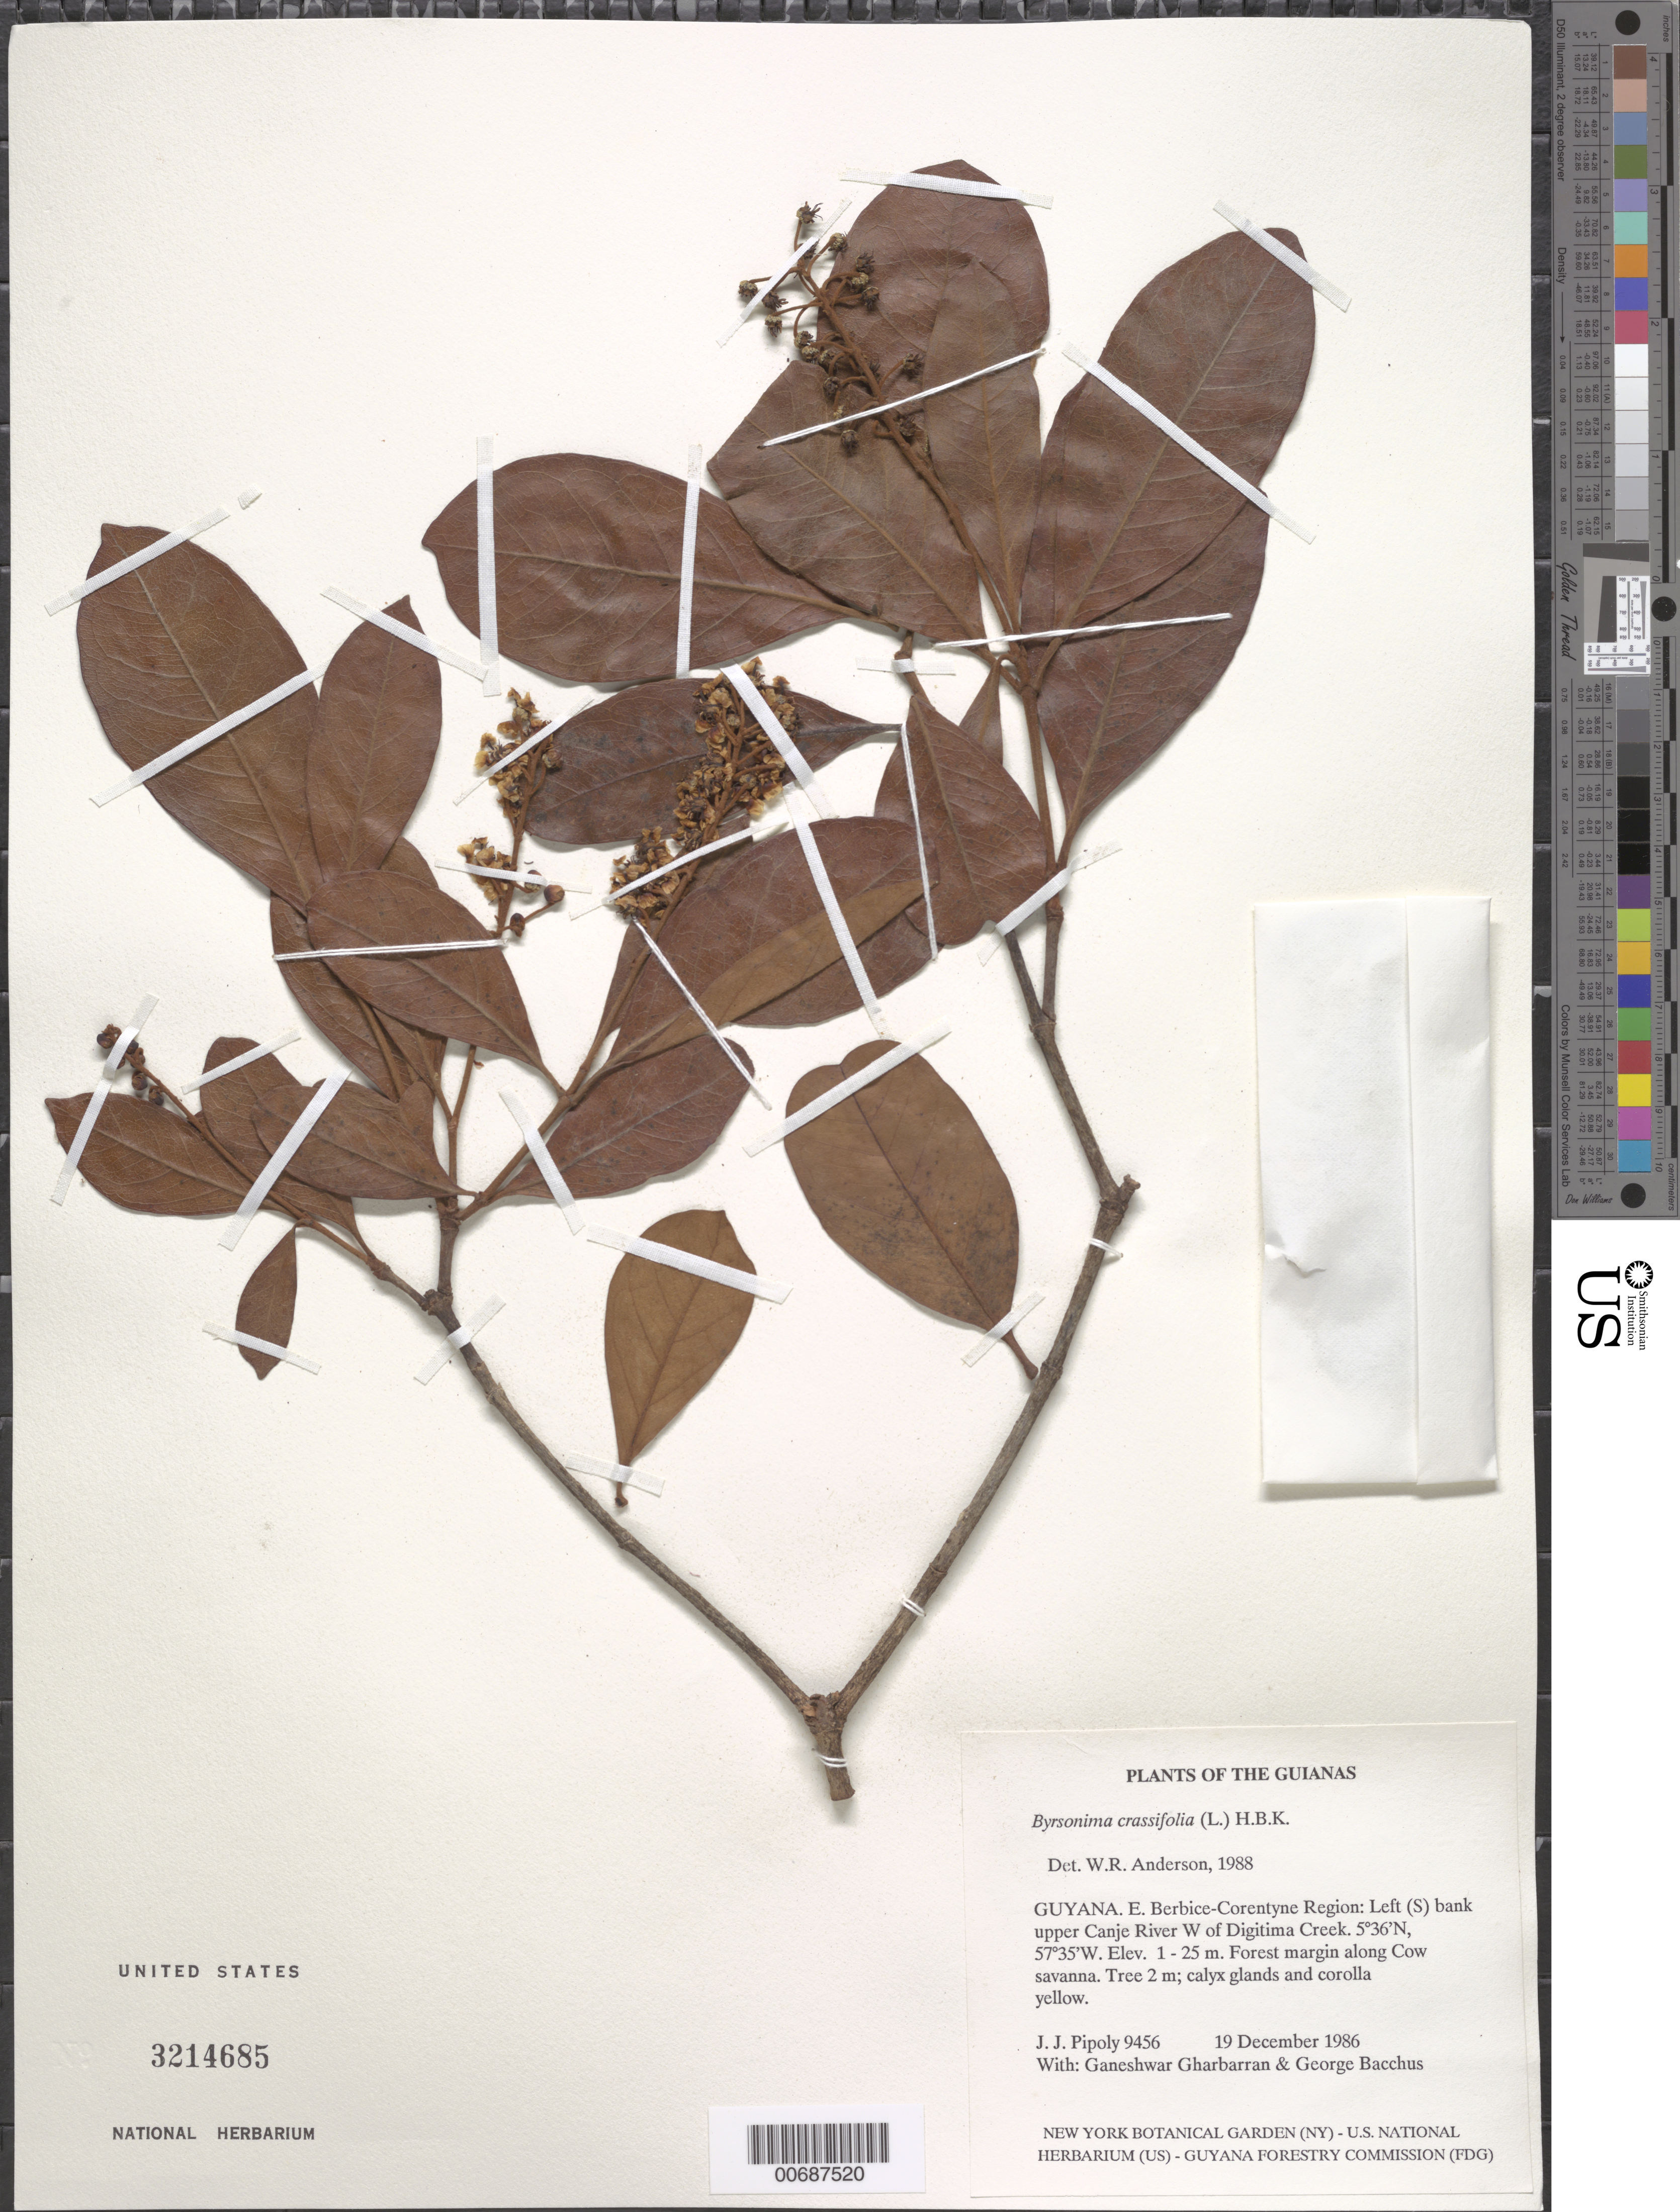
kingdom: Plantae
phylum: Tracheophyta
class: Magnoliopsida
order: Malpighiales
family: Malpighiaceae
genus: Byrsonima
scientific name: Byrsonima crassifolia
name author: (L.) Kunth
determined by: Anderson, W. R., (MICH), University of Michigan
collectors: J. J. Pipoly, G. Gharbarran & G. Bacchus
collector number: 9456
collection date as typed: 19 December 1986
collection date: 1986-12-19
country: Guyana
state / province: E. Berbice-Corentyne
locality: Left (S) bank upper Canje River W of Digitima Creek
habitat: Forest margin along Cow savanna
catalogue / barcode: US 3214685